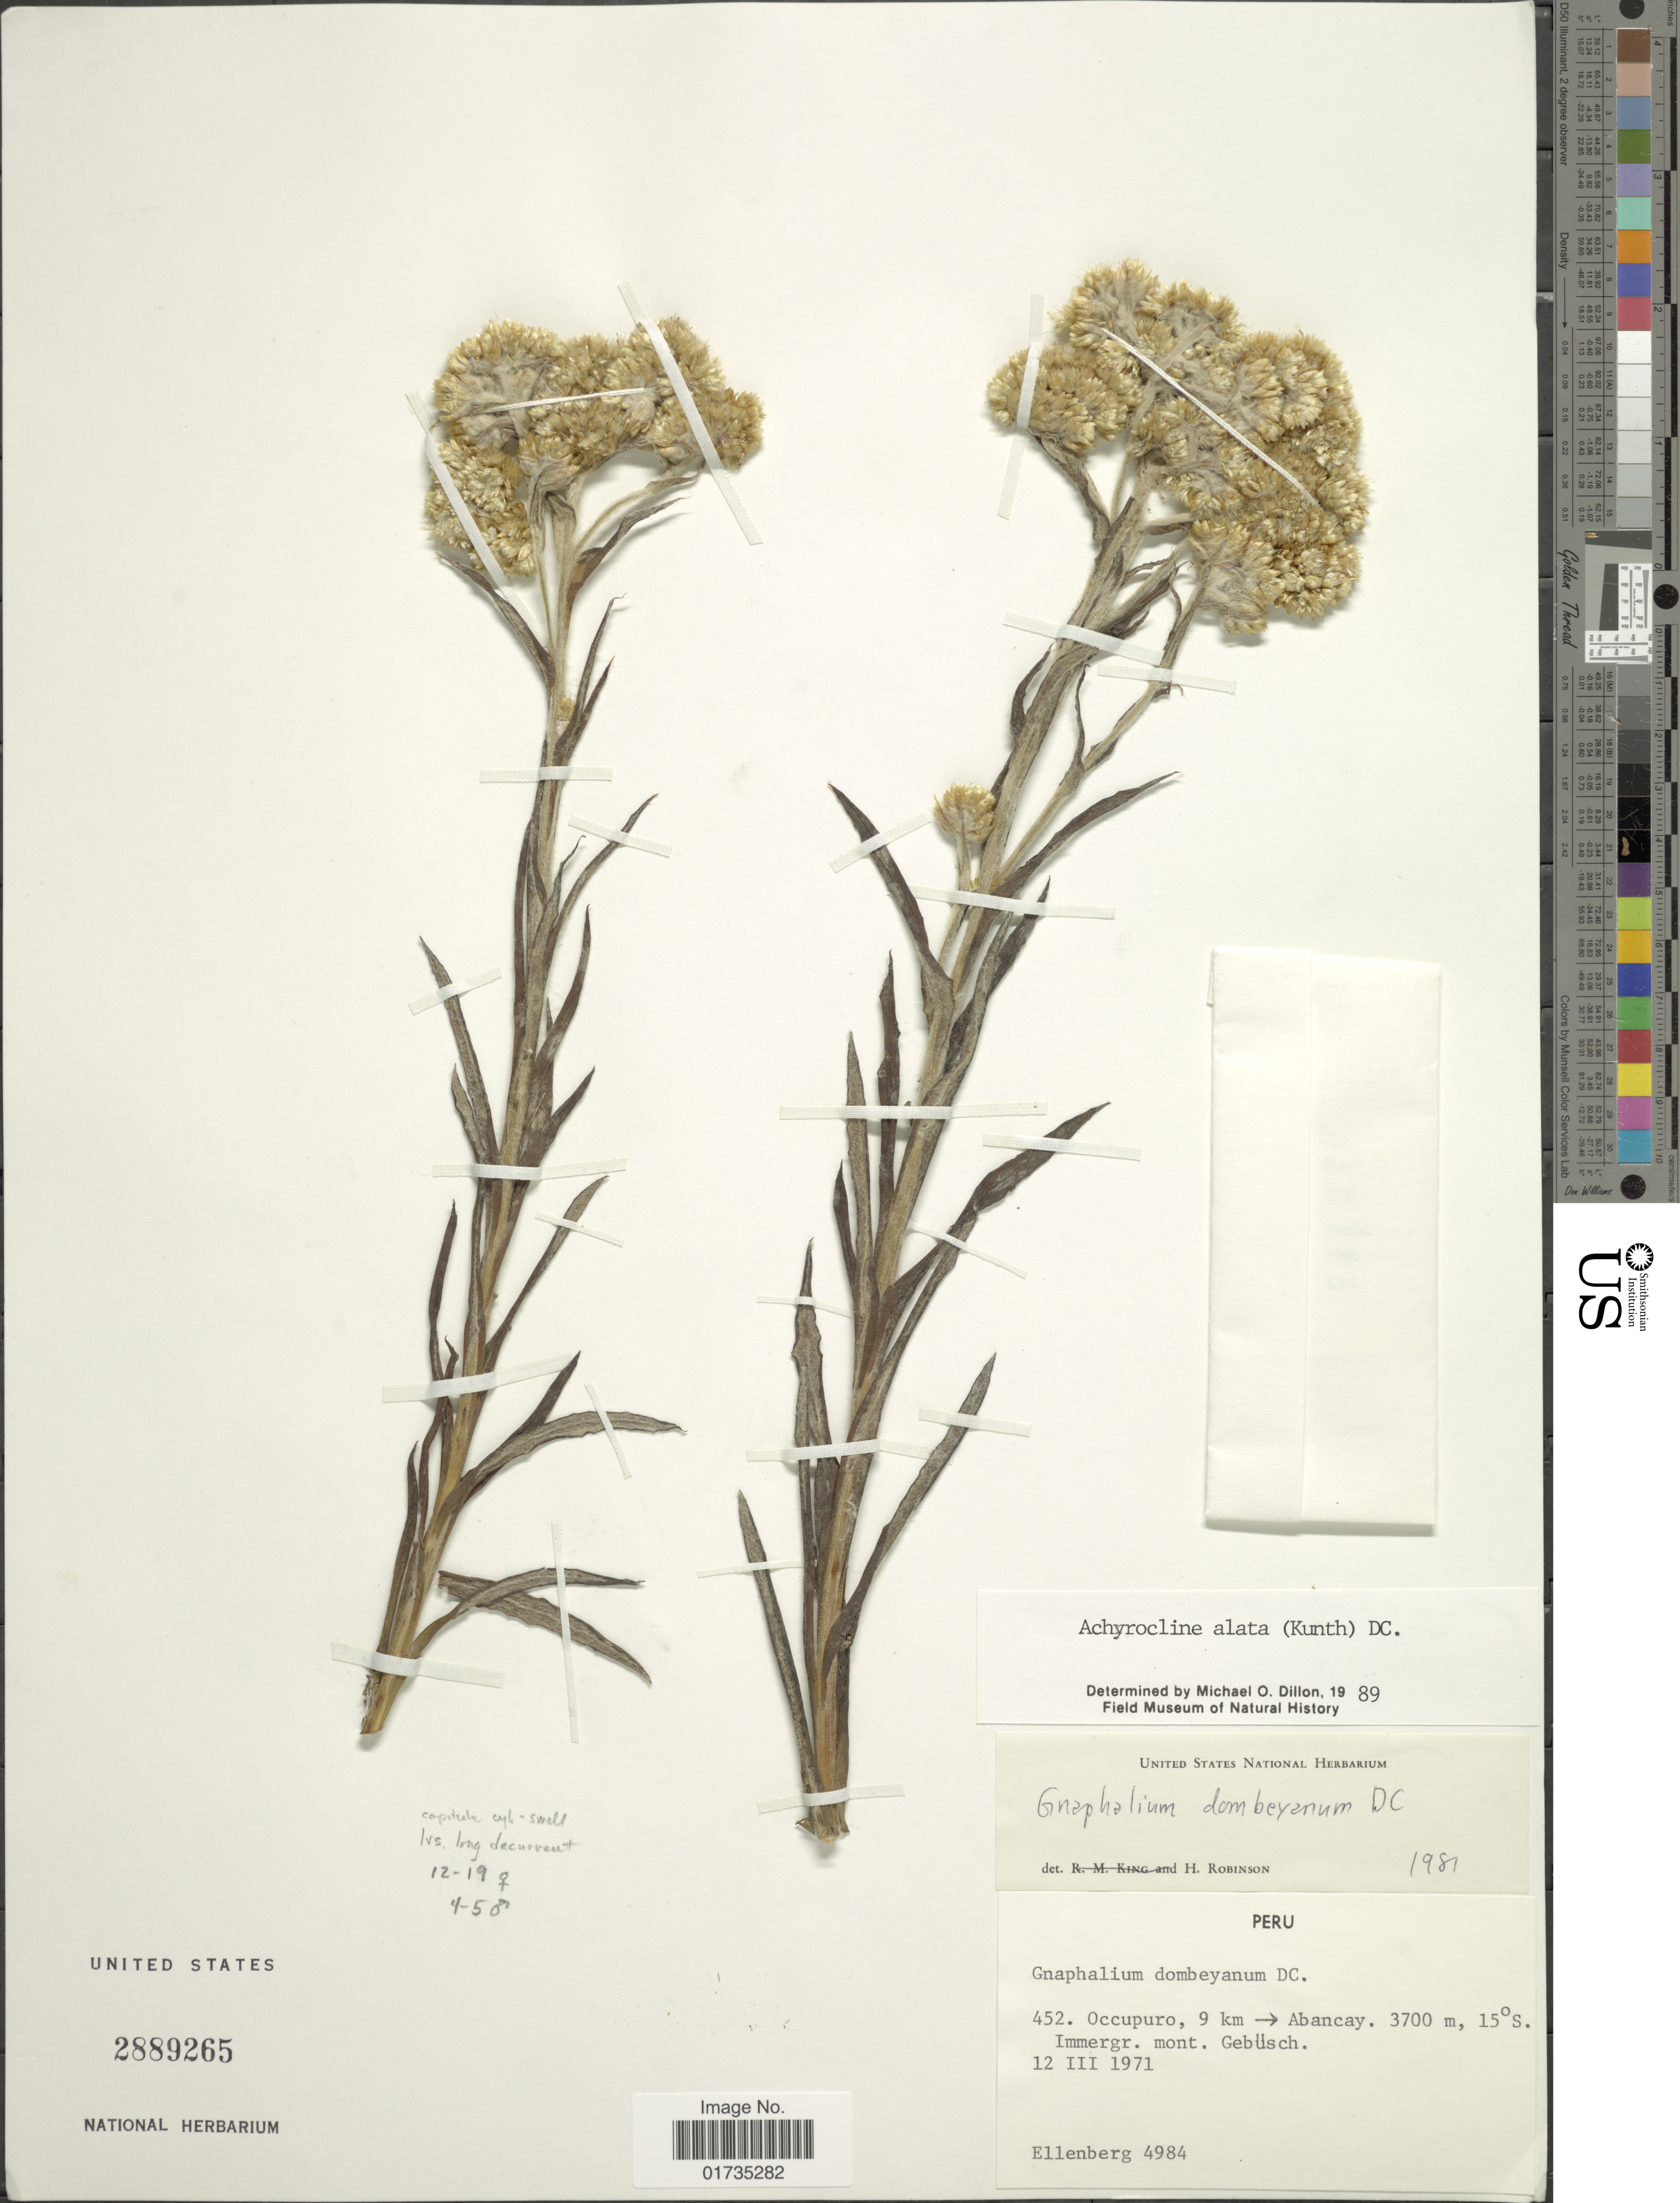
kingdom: Plantae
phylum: Tracheophyta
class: Magnoliopsida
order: Asterales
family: Asteraceae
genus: Achyrocline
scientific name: Achyrocline alata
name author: (Kunth) DC.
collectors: H. Ellenberg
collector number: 4984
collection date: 1971-03-12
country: Peru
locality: Peru. Occupuro, 9 km - Abancay,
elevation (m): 3700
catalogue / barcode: US 2889265